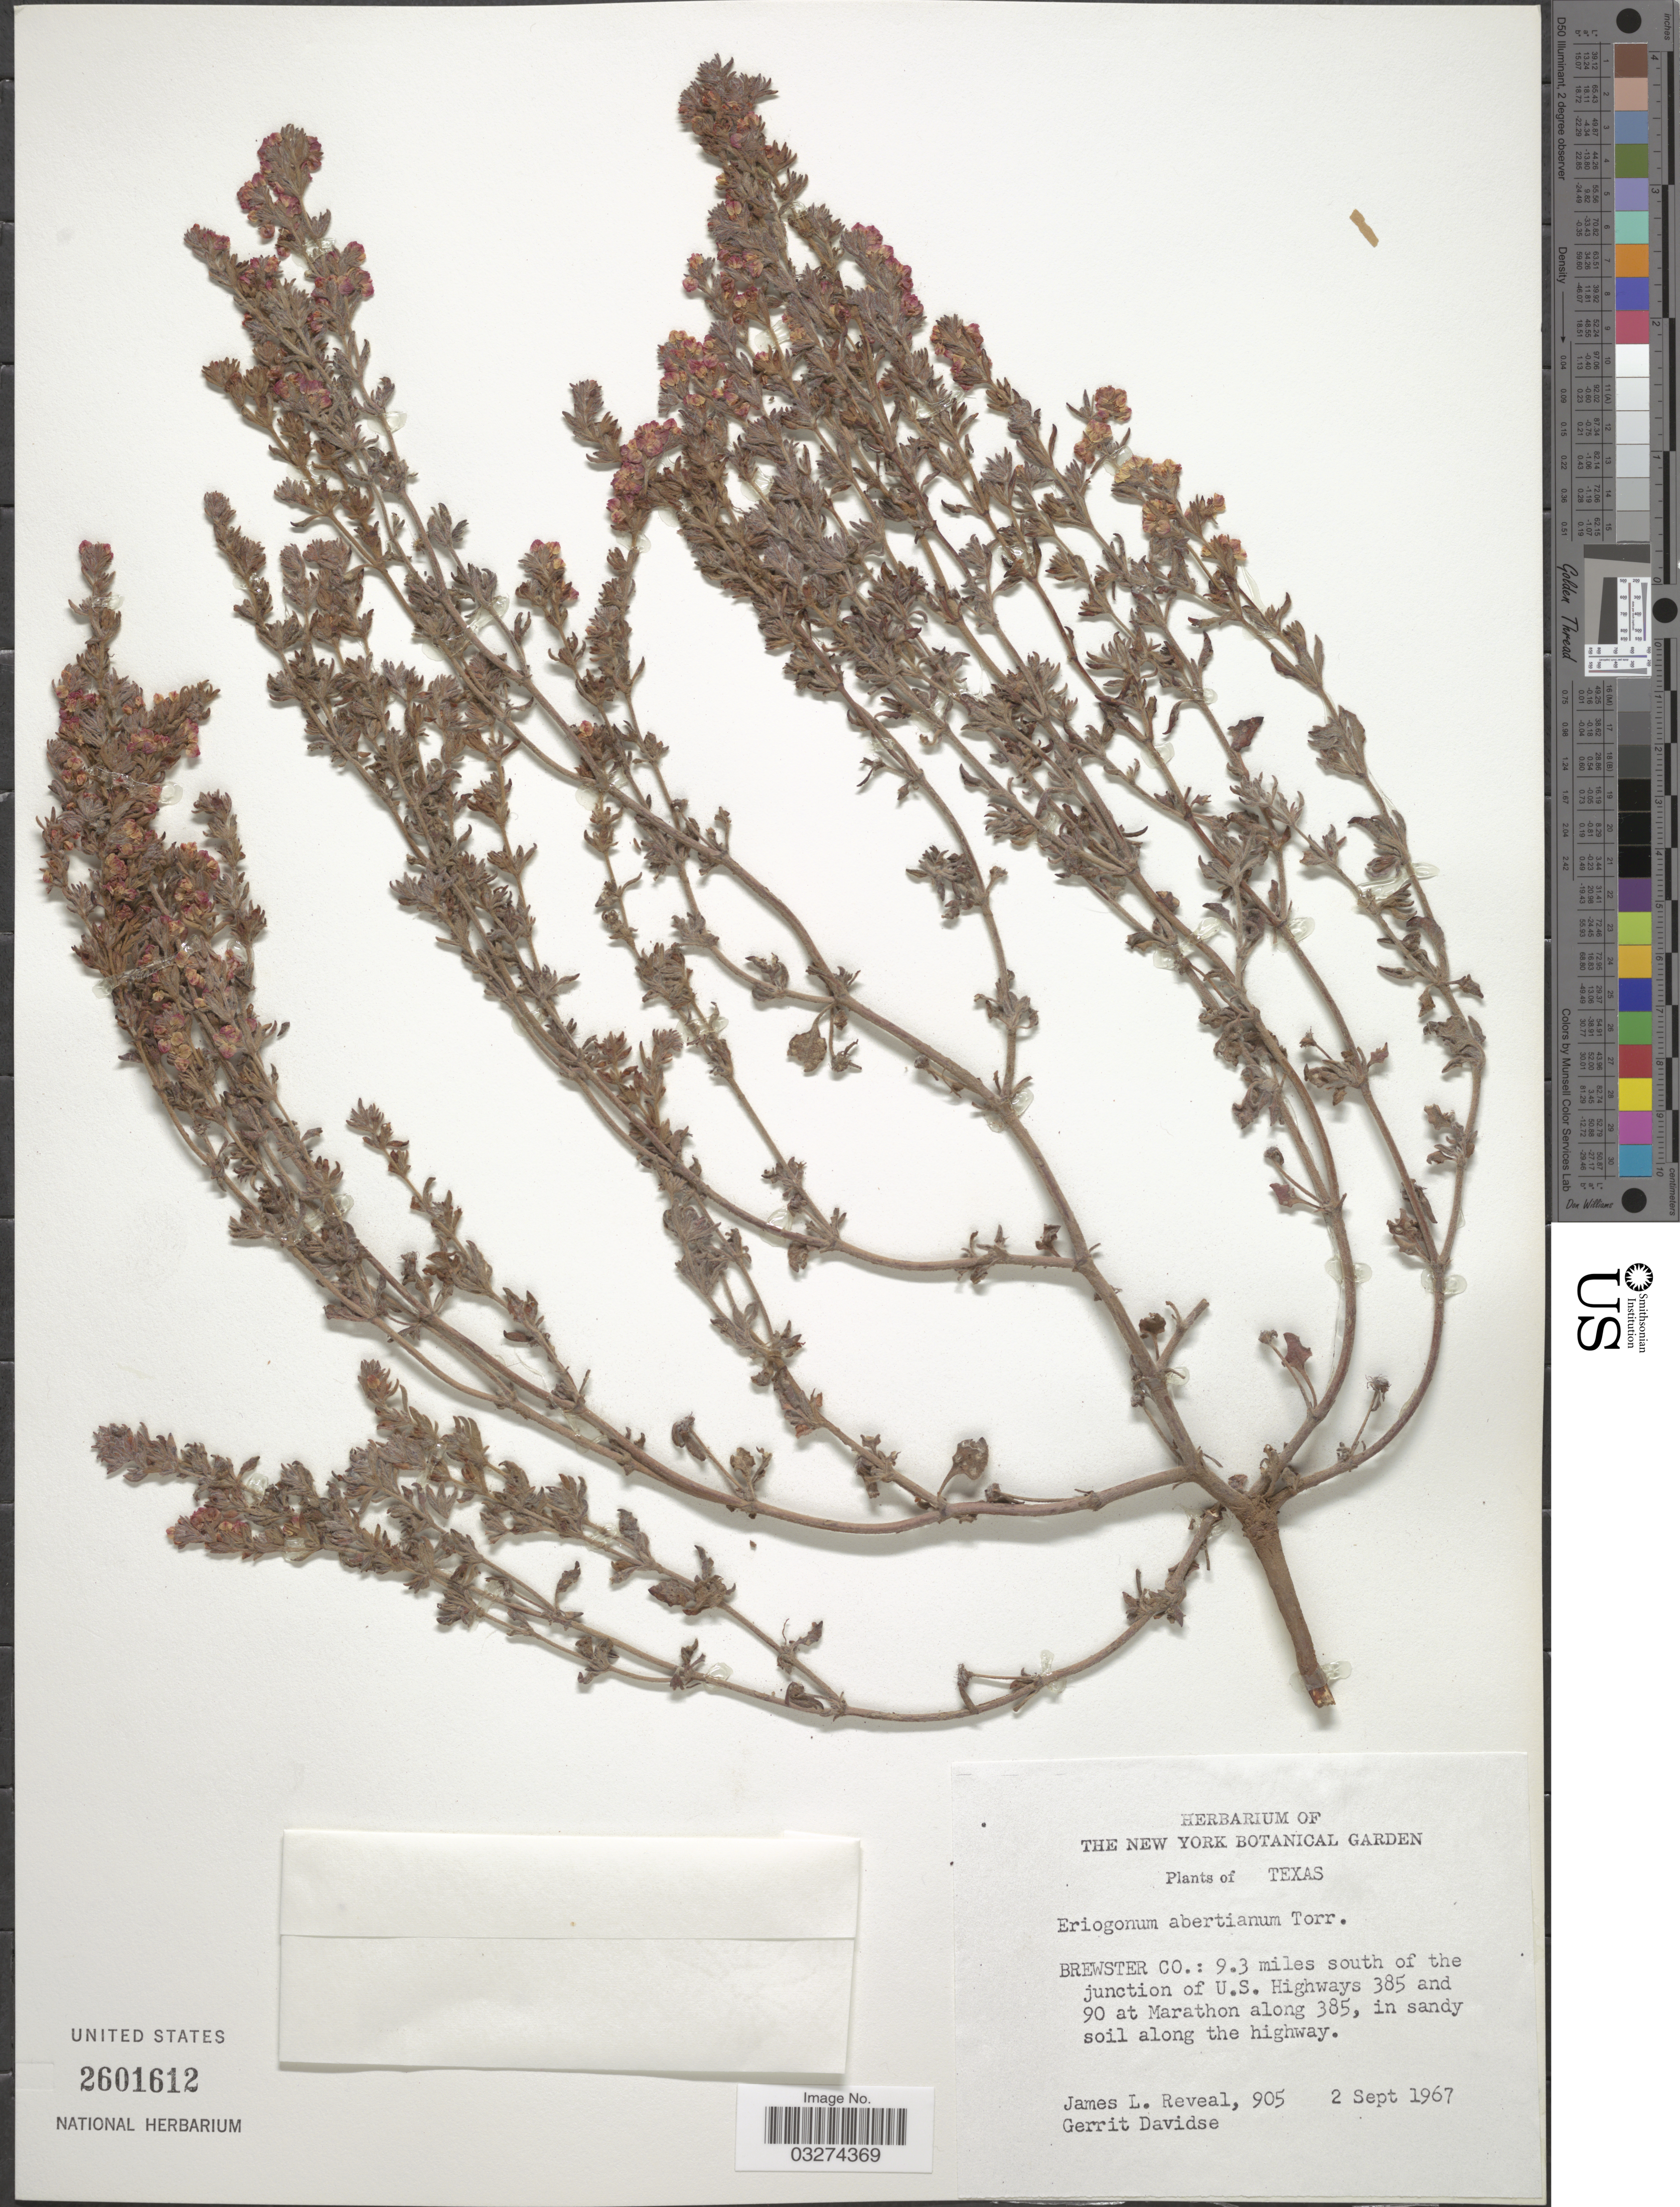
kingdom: Plantae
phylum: Tracheophyta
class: Magnoliopsida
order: Caryophyllales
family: Polygonaceae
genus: Eriogonum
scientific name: Eriogonum abertianum var. ruberrimum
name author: (Gand.) Gand.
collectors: J. L. Reveal & G. Davidse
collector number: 905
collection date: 1967-09-02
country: United States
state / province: Texas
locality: Brewster Co.: 9.3 miles south of the junction of U.S. Highways 385 and 90 at Marathon along 385, in sandy soil along the highway.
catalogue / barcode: US 2601612